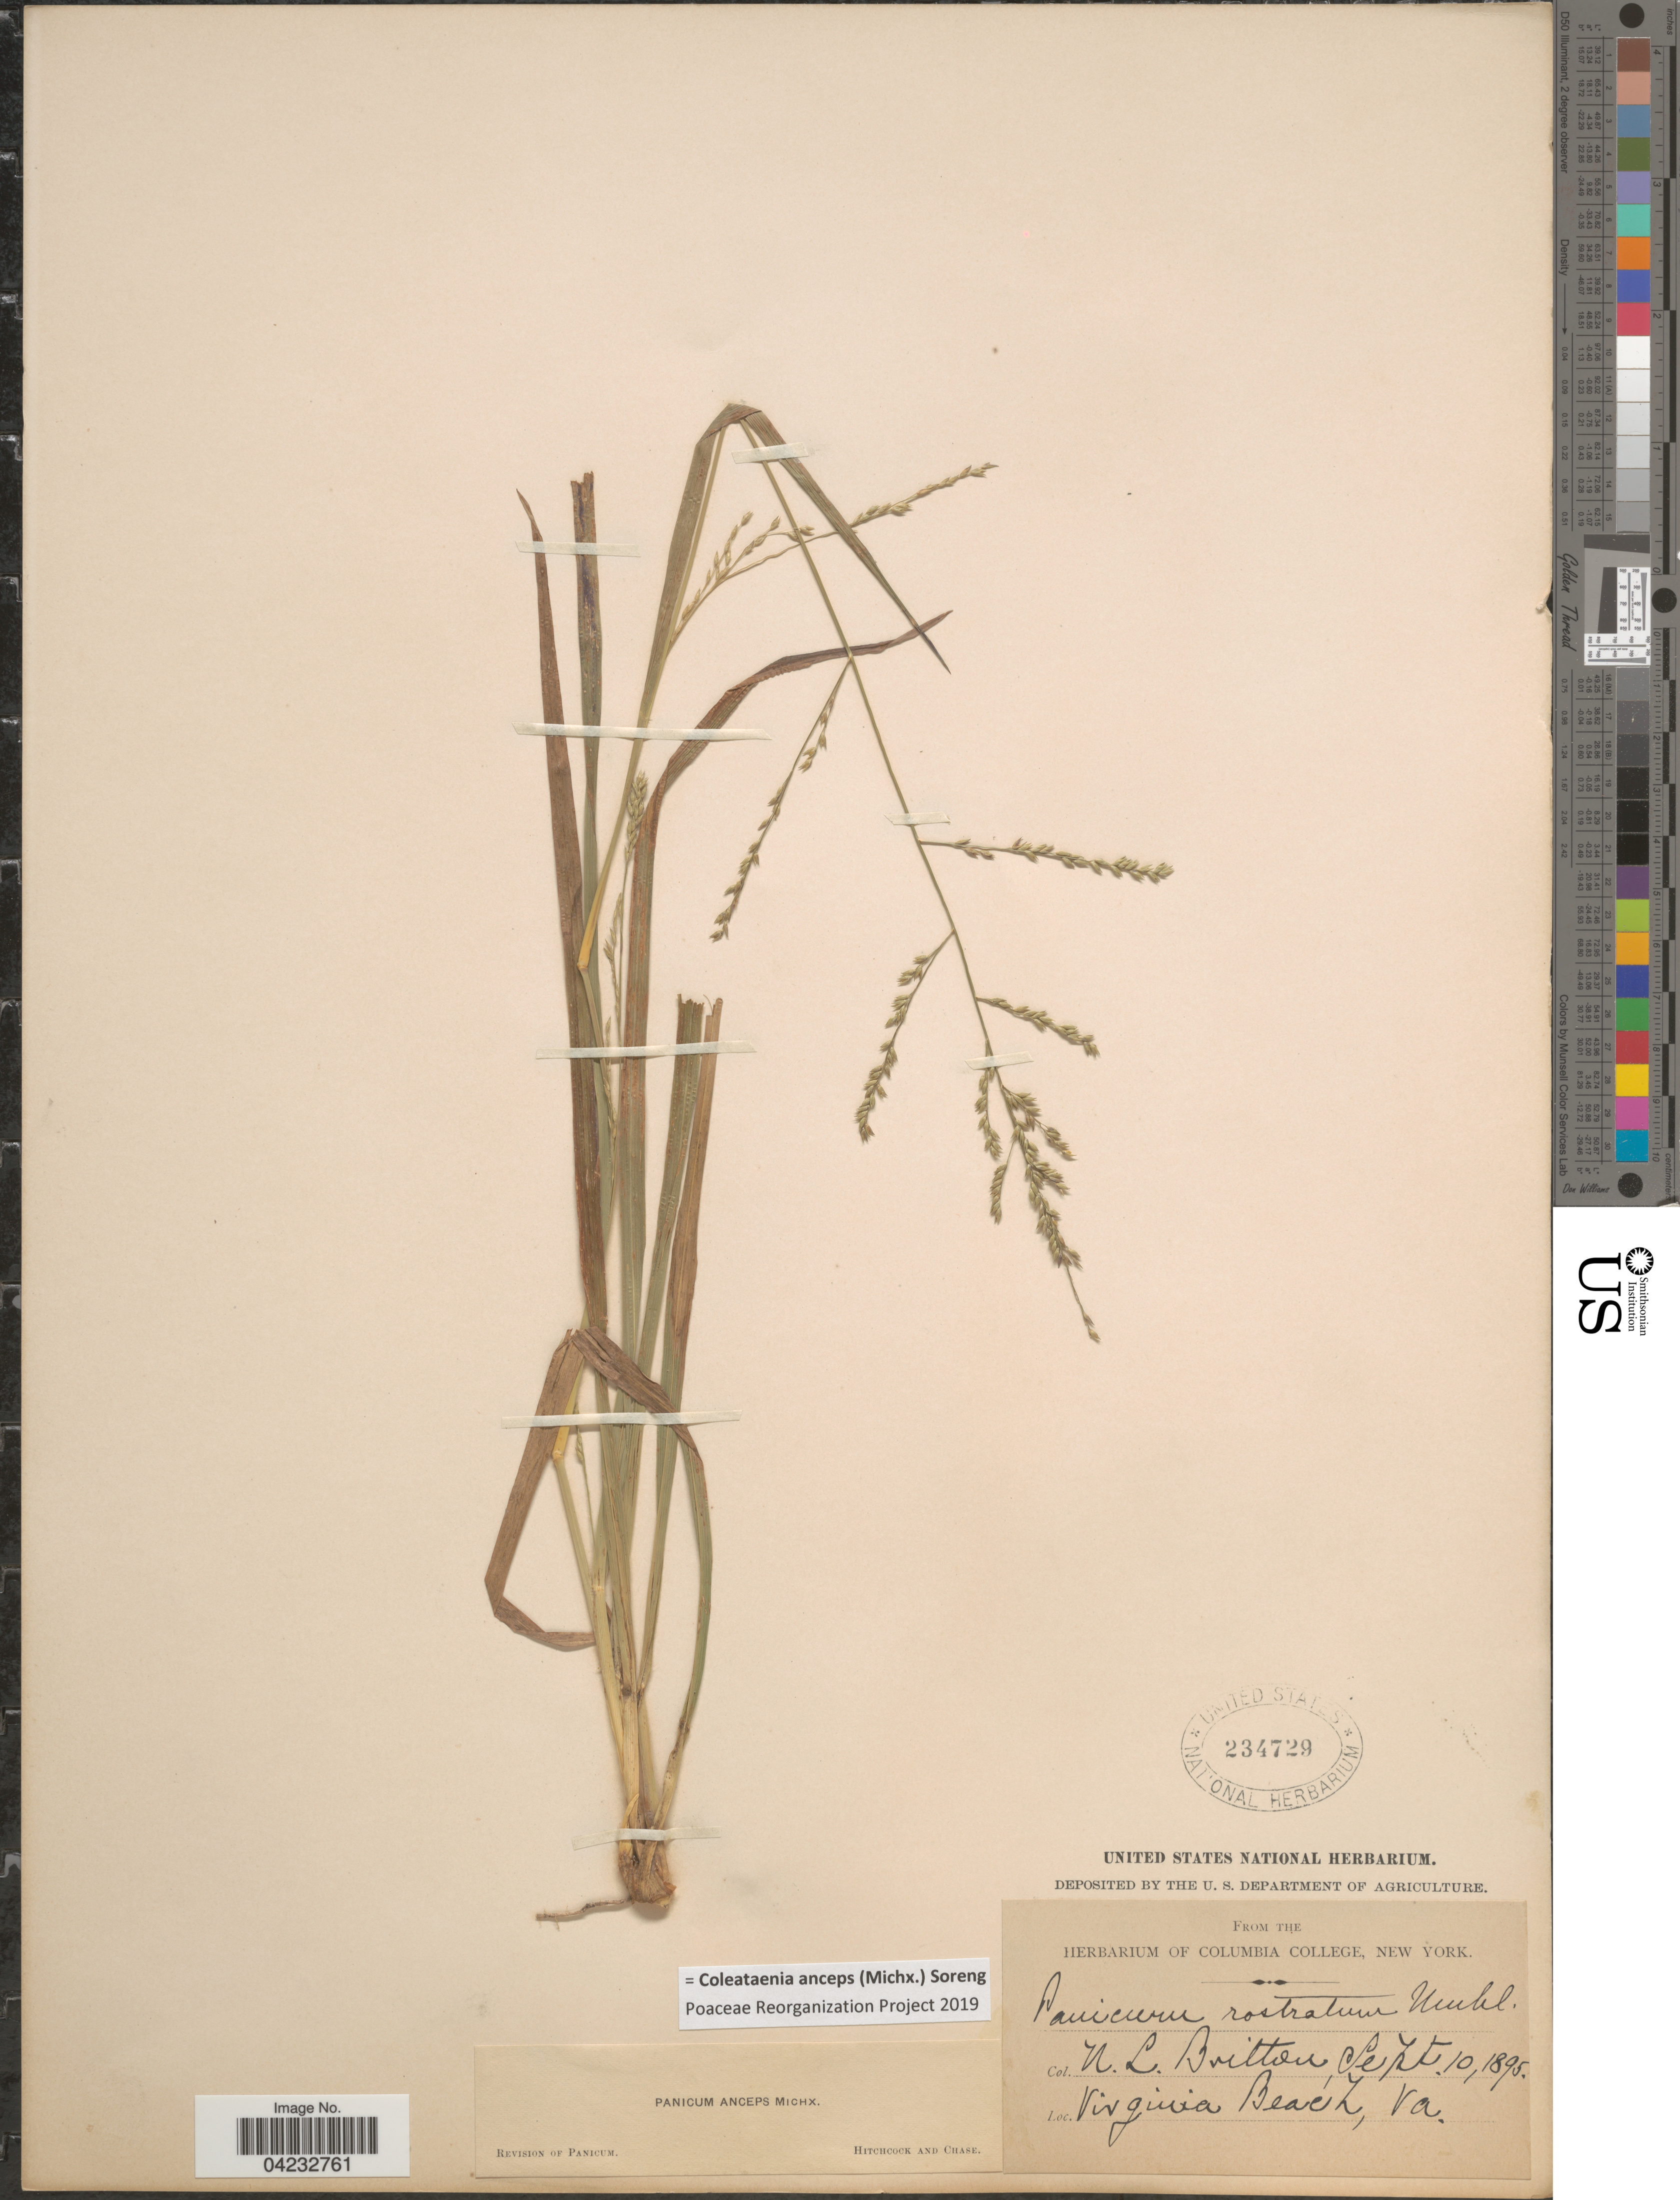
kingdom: Plantae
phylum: Tracheophyta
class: Liliopsida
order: Poales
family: Poaceae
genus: Coleataenia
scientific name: Coleataenia anceps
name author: (Michx.) Soreng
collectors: Mrs. N. L. Britton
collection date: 1895-09-10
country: United States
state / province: Virginia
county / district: City of Virginia Beach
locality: Virginia Beach.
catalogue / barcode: US 234729